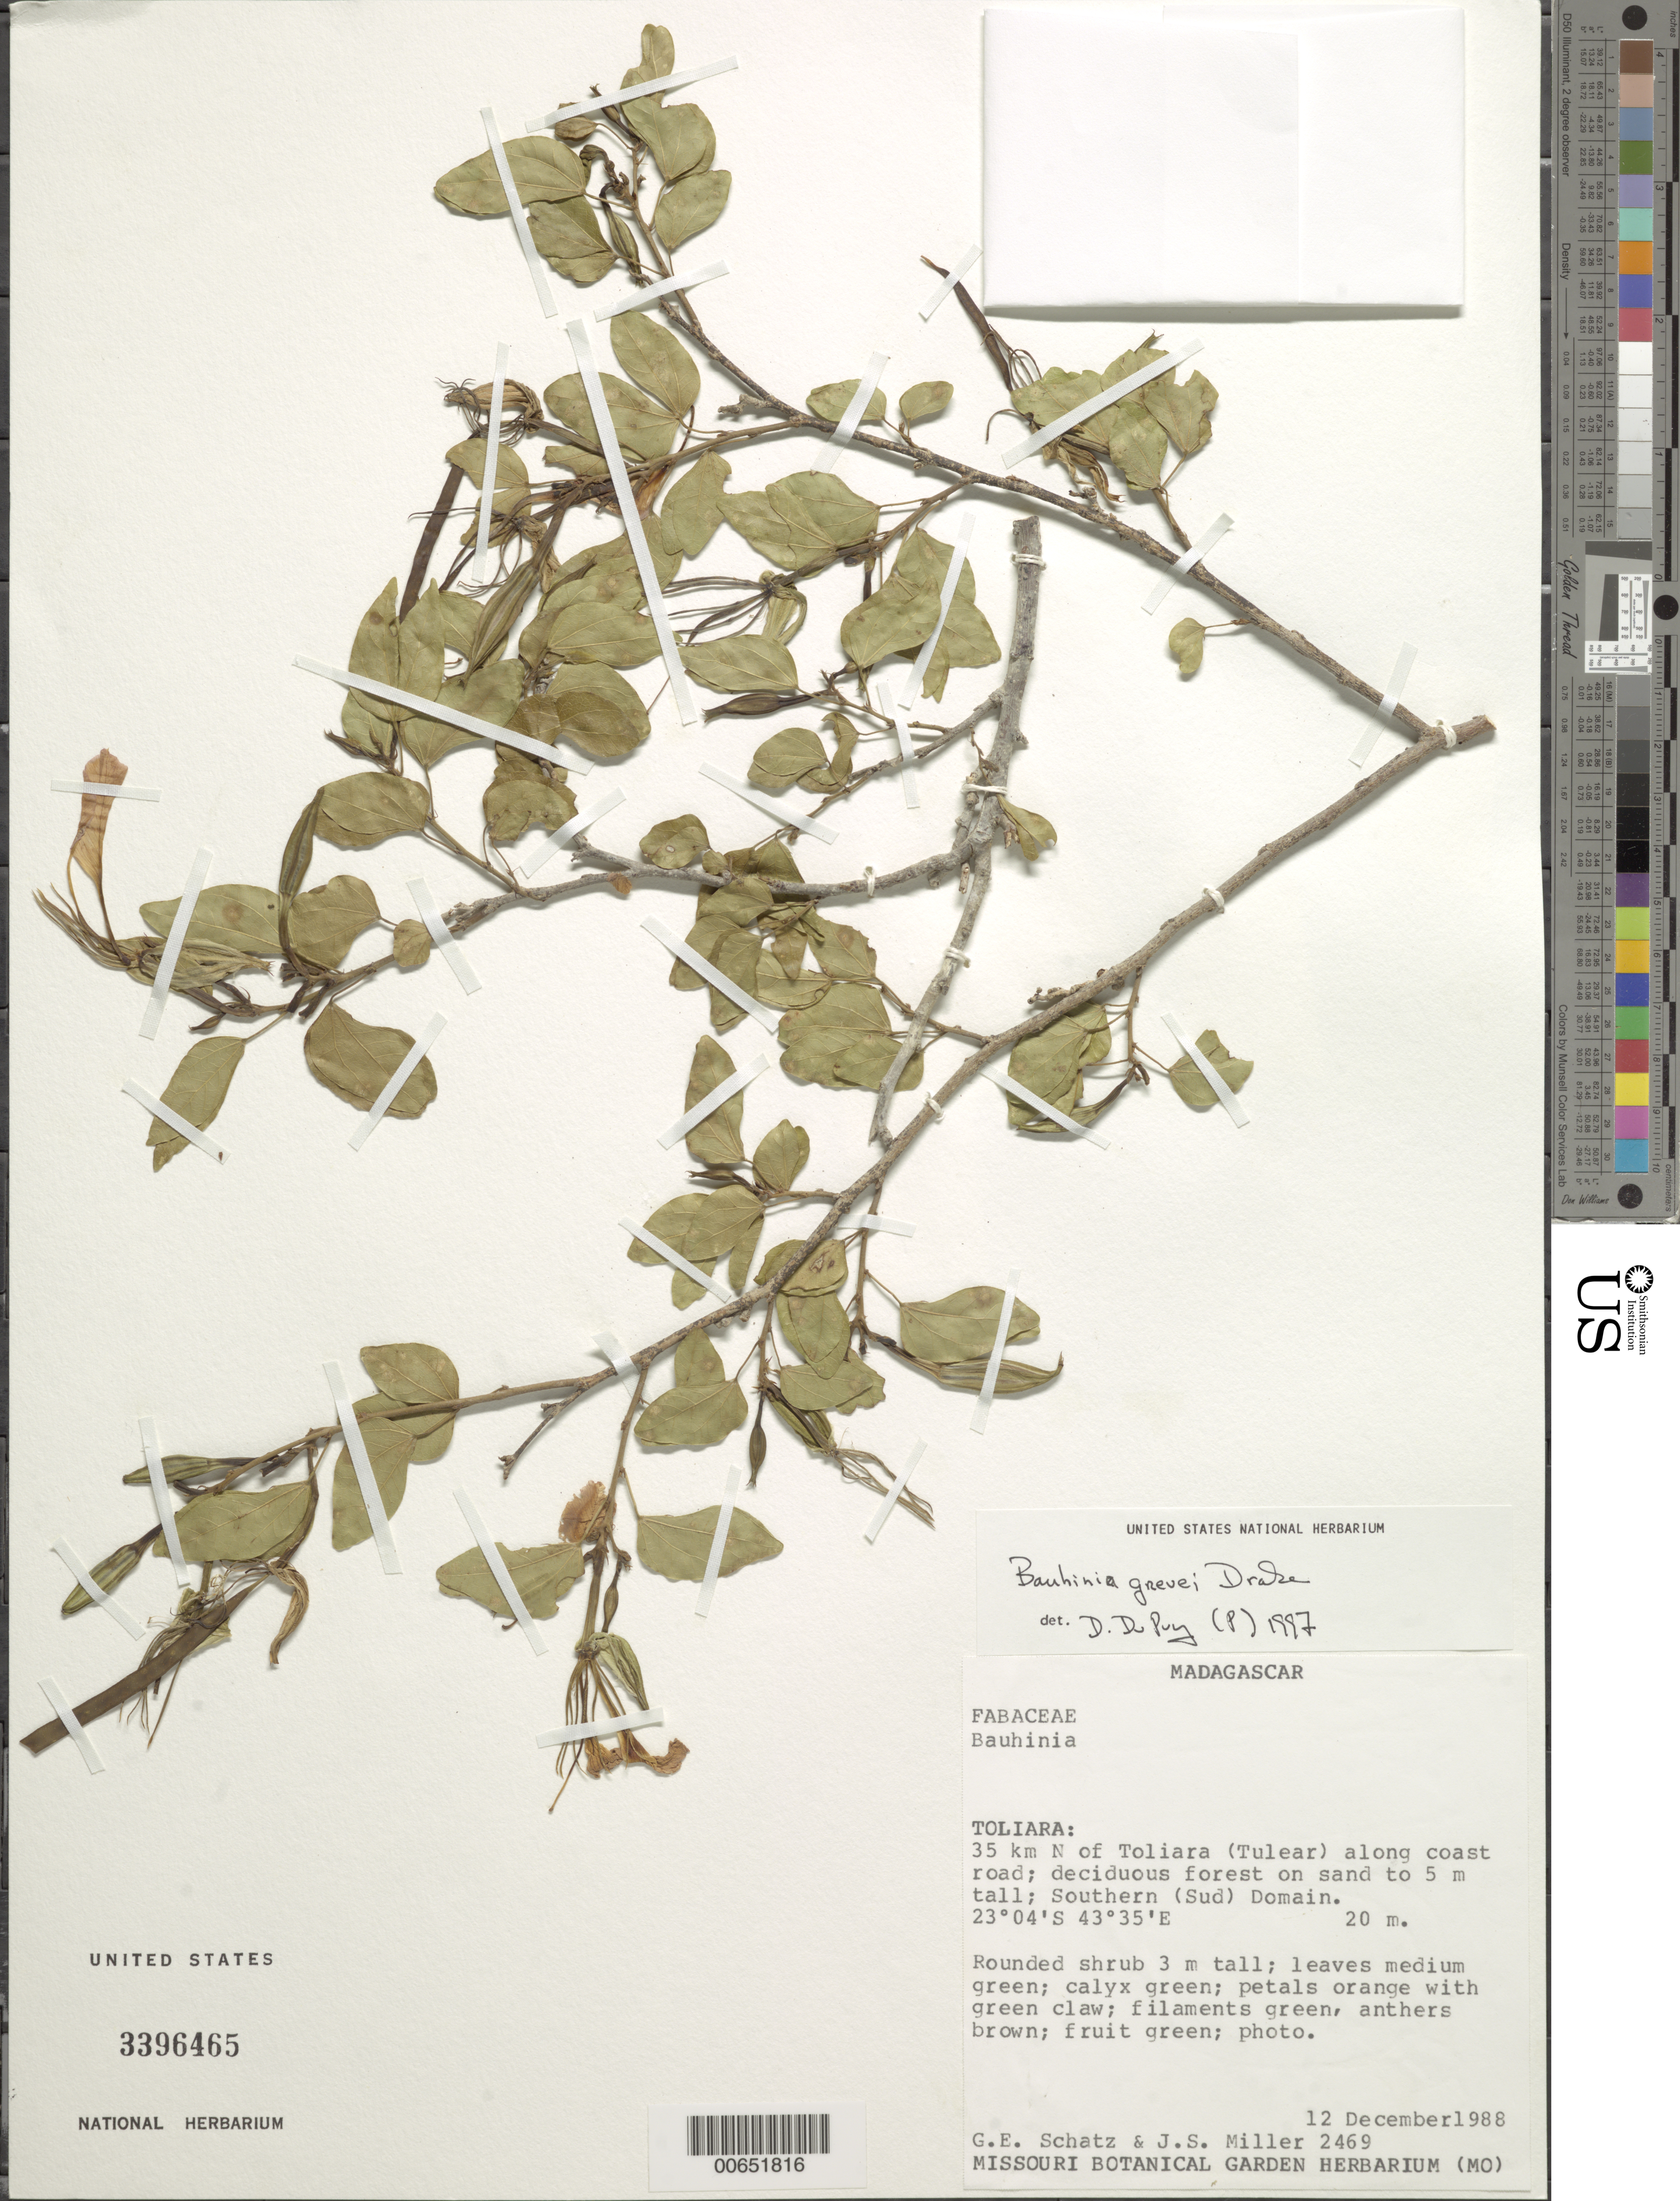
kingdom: Plantae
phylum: Tracheophyta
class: Magnoliopsida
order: Fabales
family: Fabaceae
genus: Bauhinia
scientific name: Bauhinia grevei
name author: Drake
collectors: G. Schatz & J. S. Miller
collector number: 2469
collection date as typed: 12 Dec 1988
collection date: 1988-12-12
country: Madagascar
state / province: Atsimo-Andrefana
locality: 35 km N of Toliara (tulear) along coast road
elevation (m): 20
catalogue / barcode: US 3396465